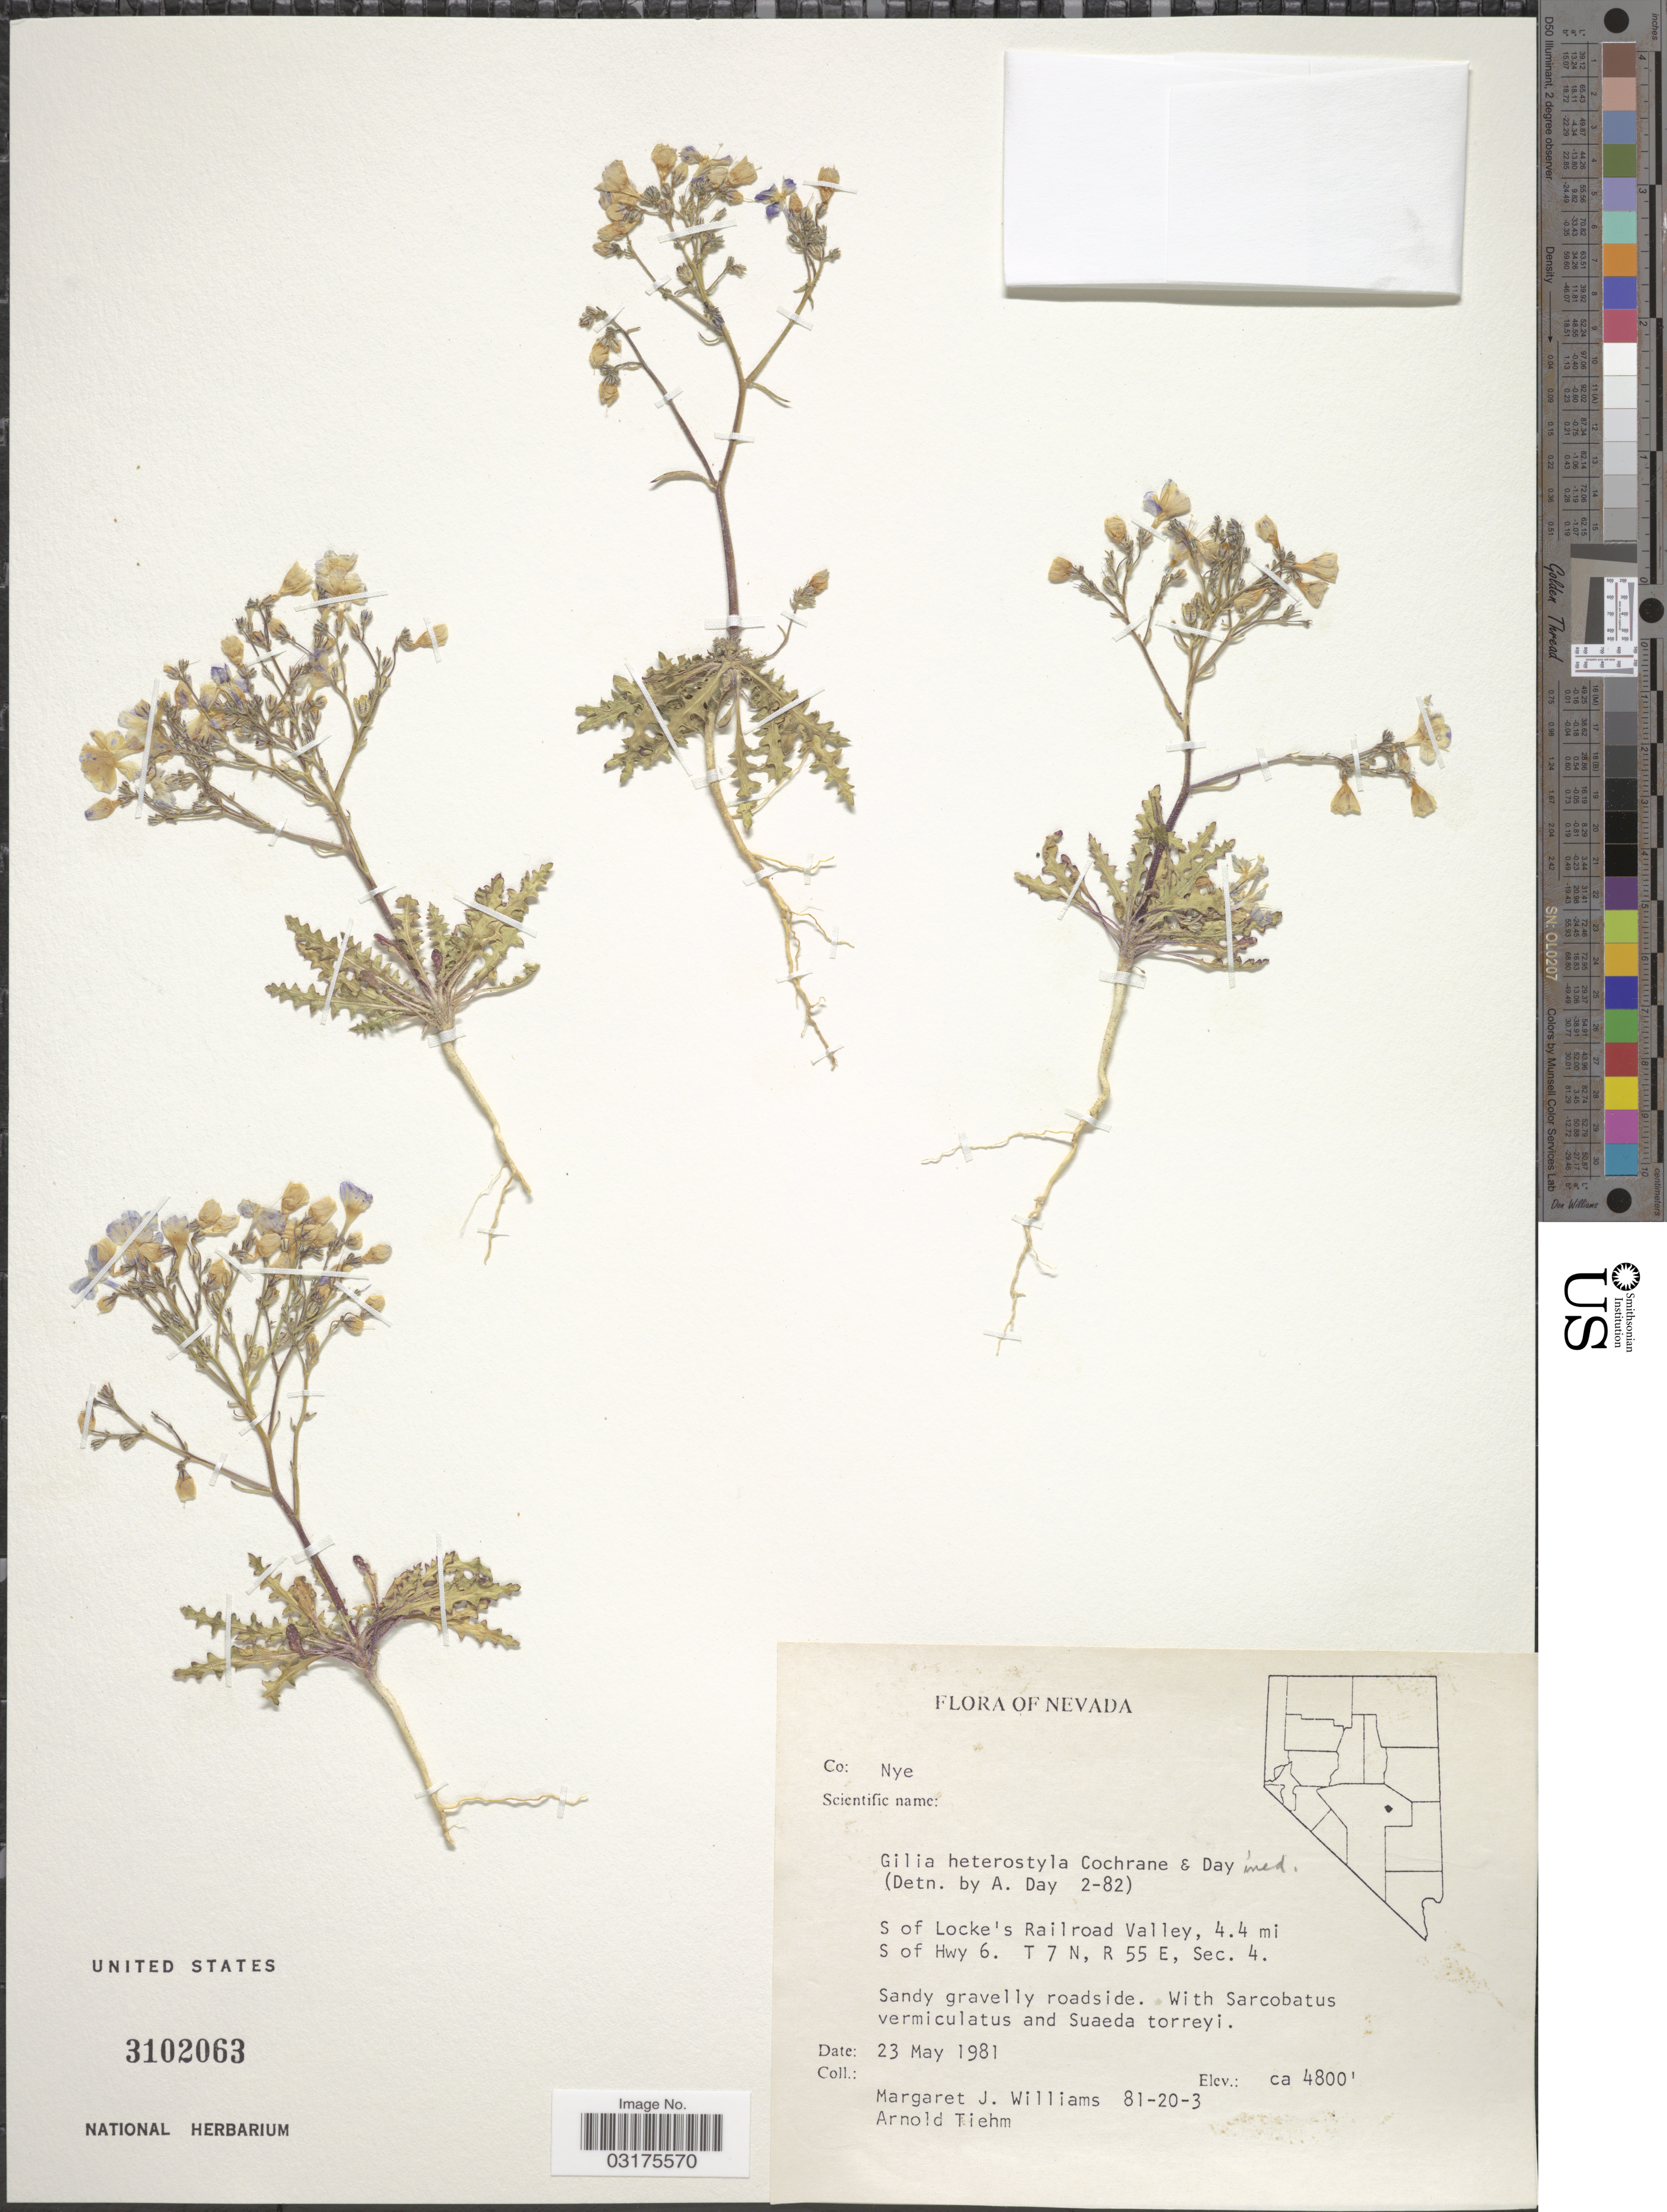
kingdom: Plantae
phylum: Tracheophyta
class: Magnoliopsida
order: Ericales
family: Polemoniaceae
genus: Aliciella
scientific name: Aliciella heterostyla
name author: (S. Cochrane & A.G. Day) J.M. Porter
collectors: M. J. Williams & A. Tiehm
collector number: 81-20-3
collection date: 1981-05-23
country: United States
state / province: Nevada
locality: S of Locke's Railroad Valley, 4.4 mi S of Hwy 6. T 7 N, R 55 E, Sec. 4.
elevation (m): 1463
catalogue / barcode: US 3102063